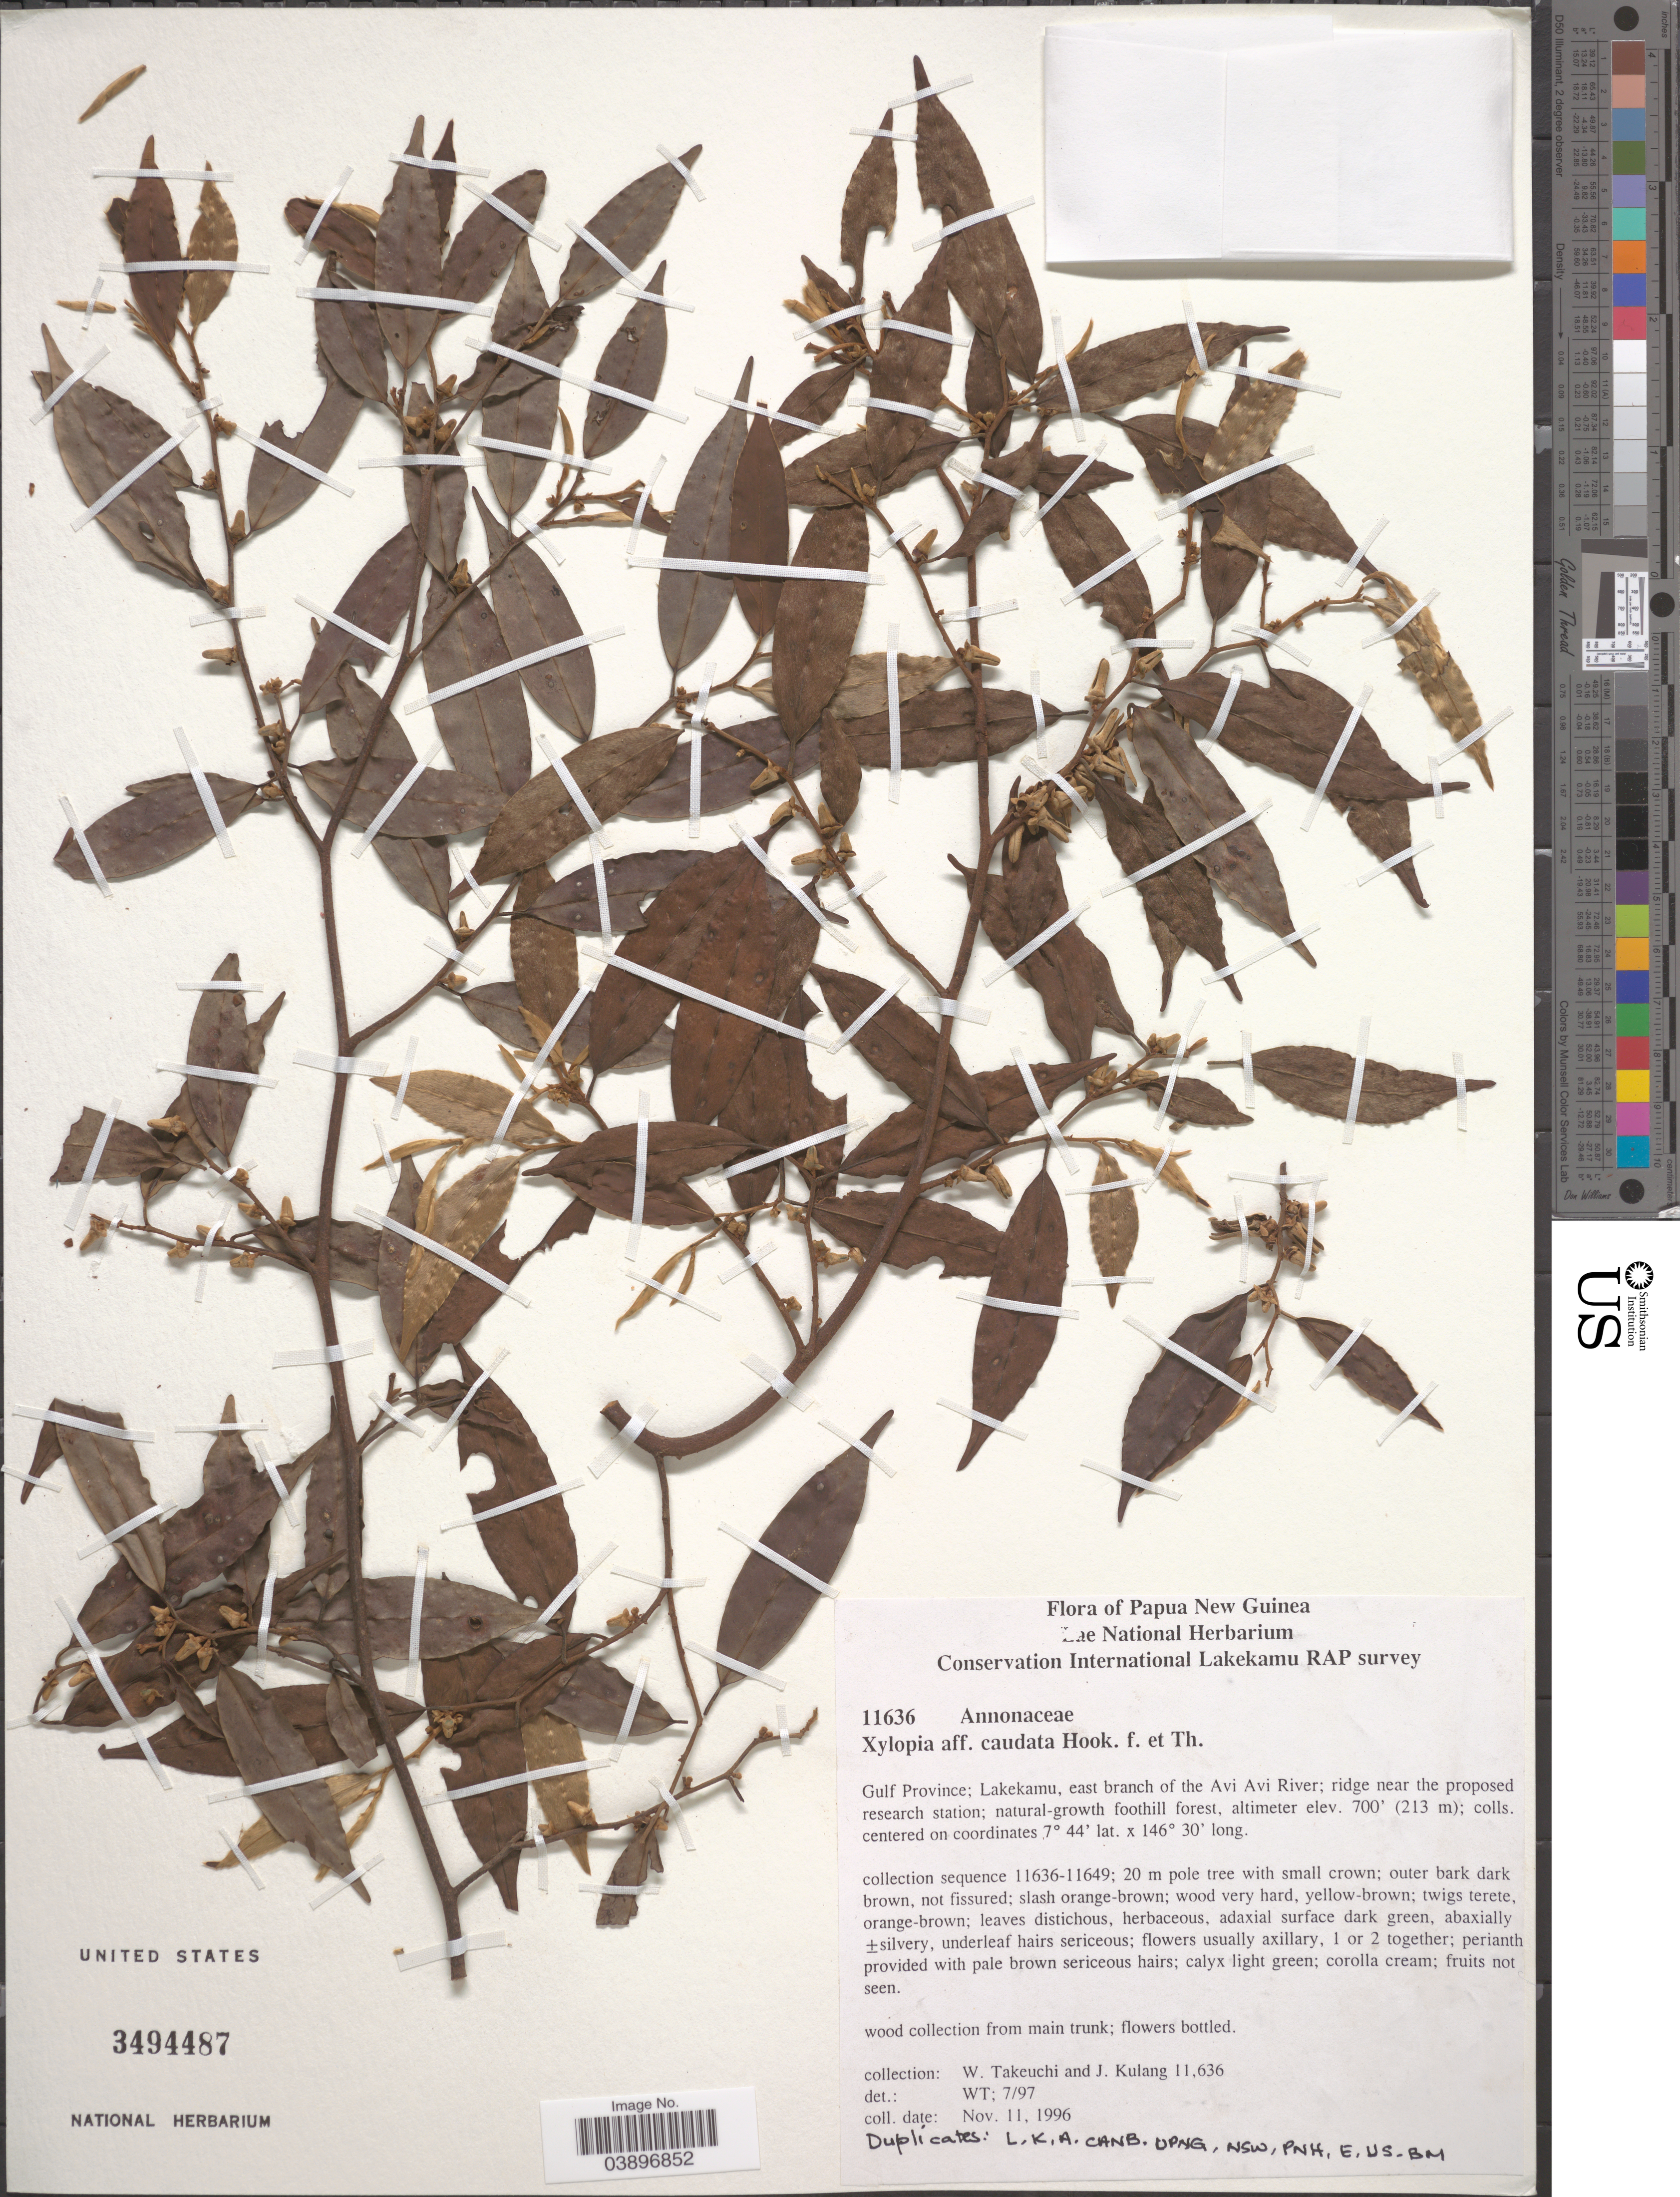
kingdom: Plantae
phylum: Tracheophyta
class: Magnoliopsida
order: Magnoliales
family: Annonaceae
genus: Xylopia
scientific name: Xylopia caudata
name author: Hook. f. & Thomson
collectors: W. Takeuchi & J. Kulang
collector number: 11636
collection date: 1996-11-11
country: Papua New Guinea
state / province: Gulf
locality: Lakekamu, east branch of the Avi Avi River; ridge near the proposed research station.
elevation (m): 213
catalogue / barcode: US 3494487